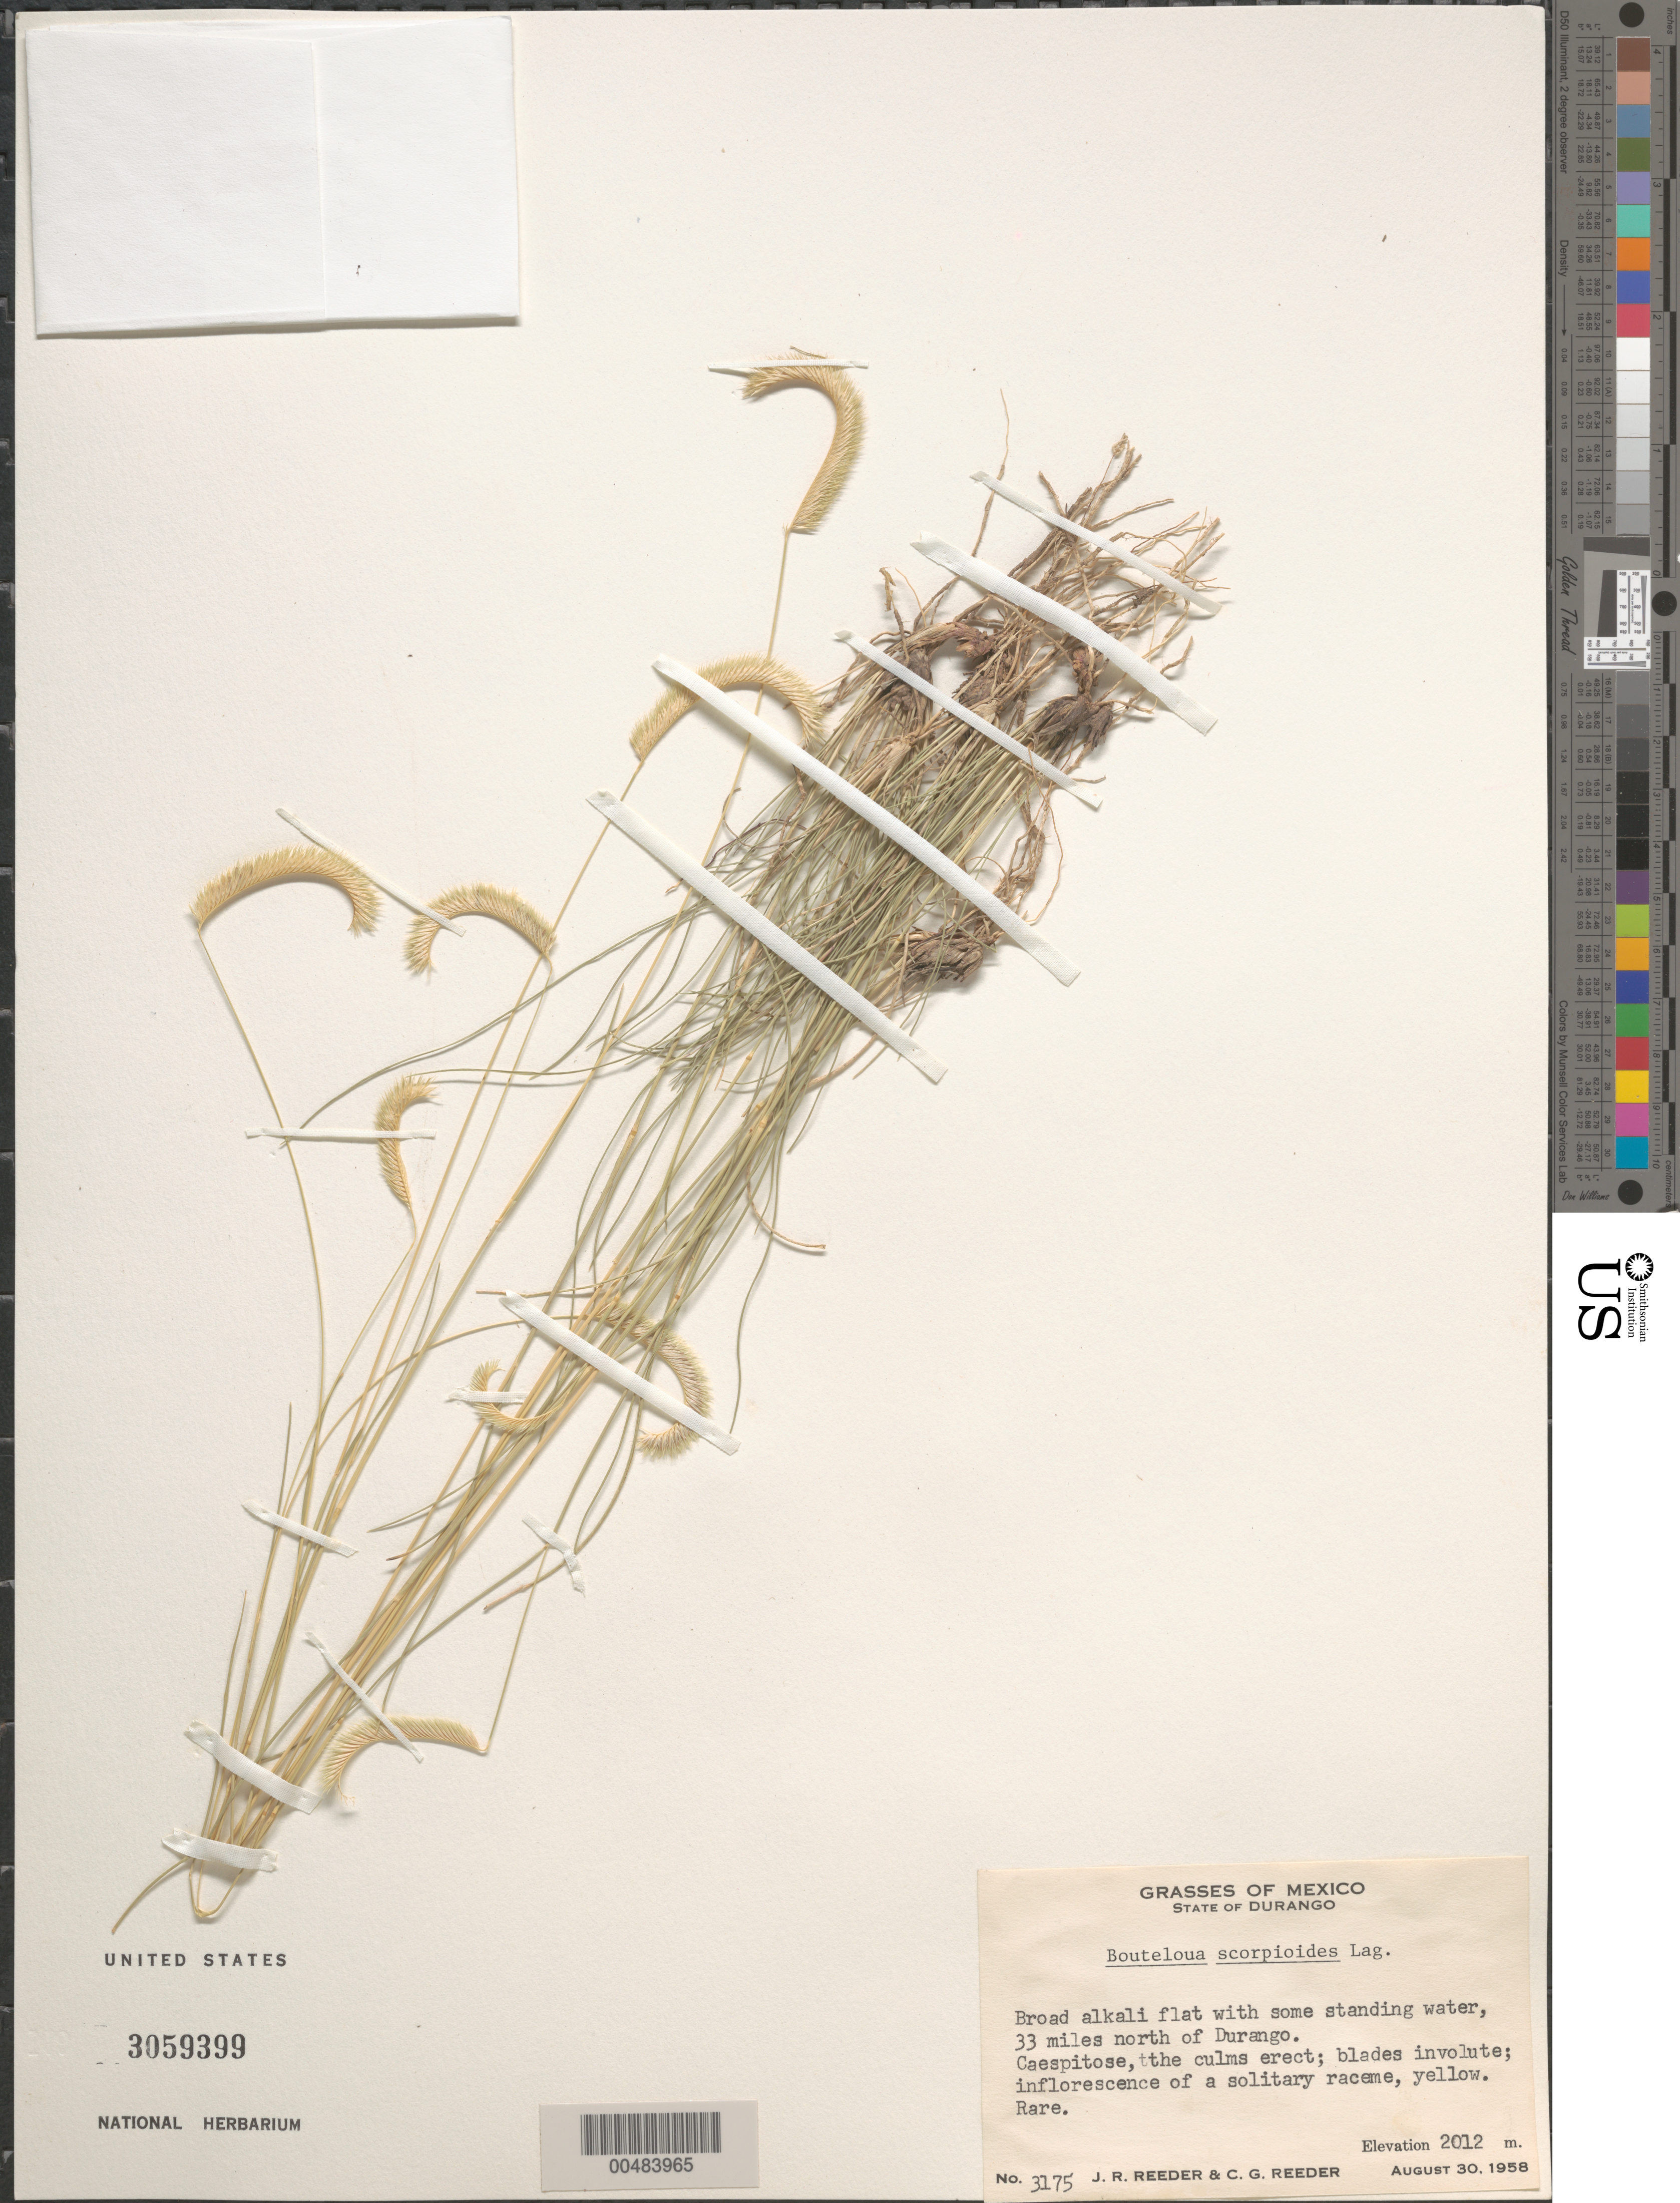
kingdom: Plantae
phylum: Tracheophyta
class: Liliopsida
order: Poales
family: Poaceae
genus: Bouteloua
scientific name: Bouteloua scorpioides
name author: Lag.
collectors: J. R. Reeder & C. G. Reeder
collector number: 3175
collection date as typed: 30 Aug 1958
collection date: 1958-08-30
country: Mexico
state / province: Durango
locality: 33 mi N of Durango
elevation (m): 2012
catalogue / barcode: US 3059399